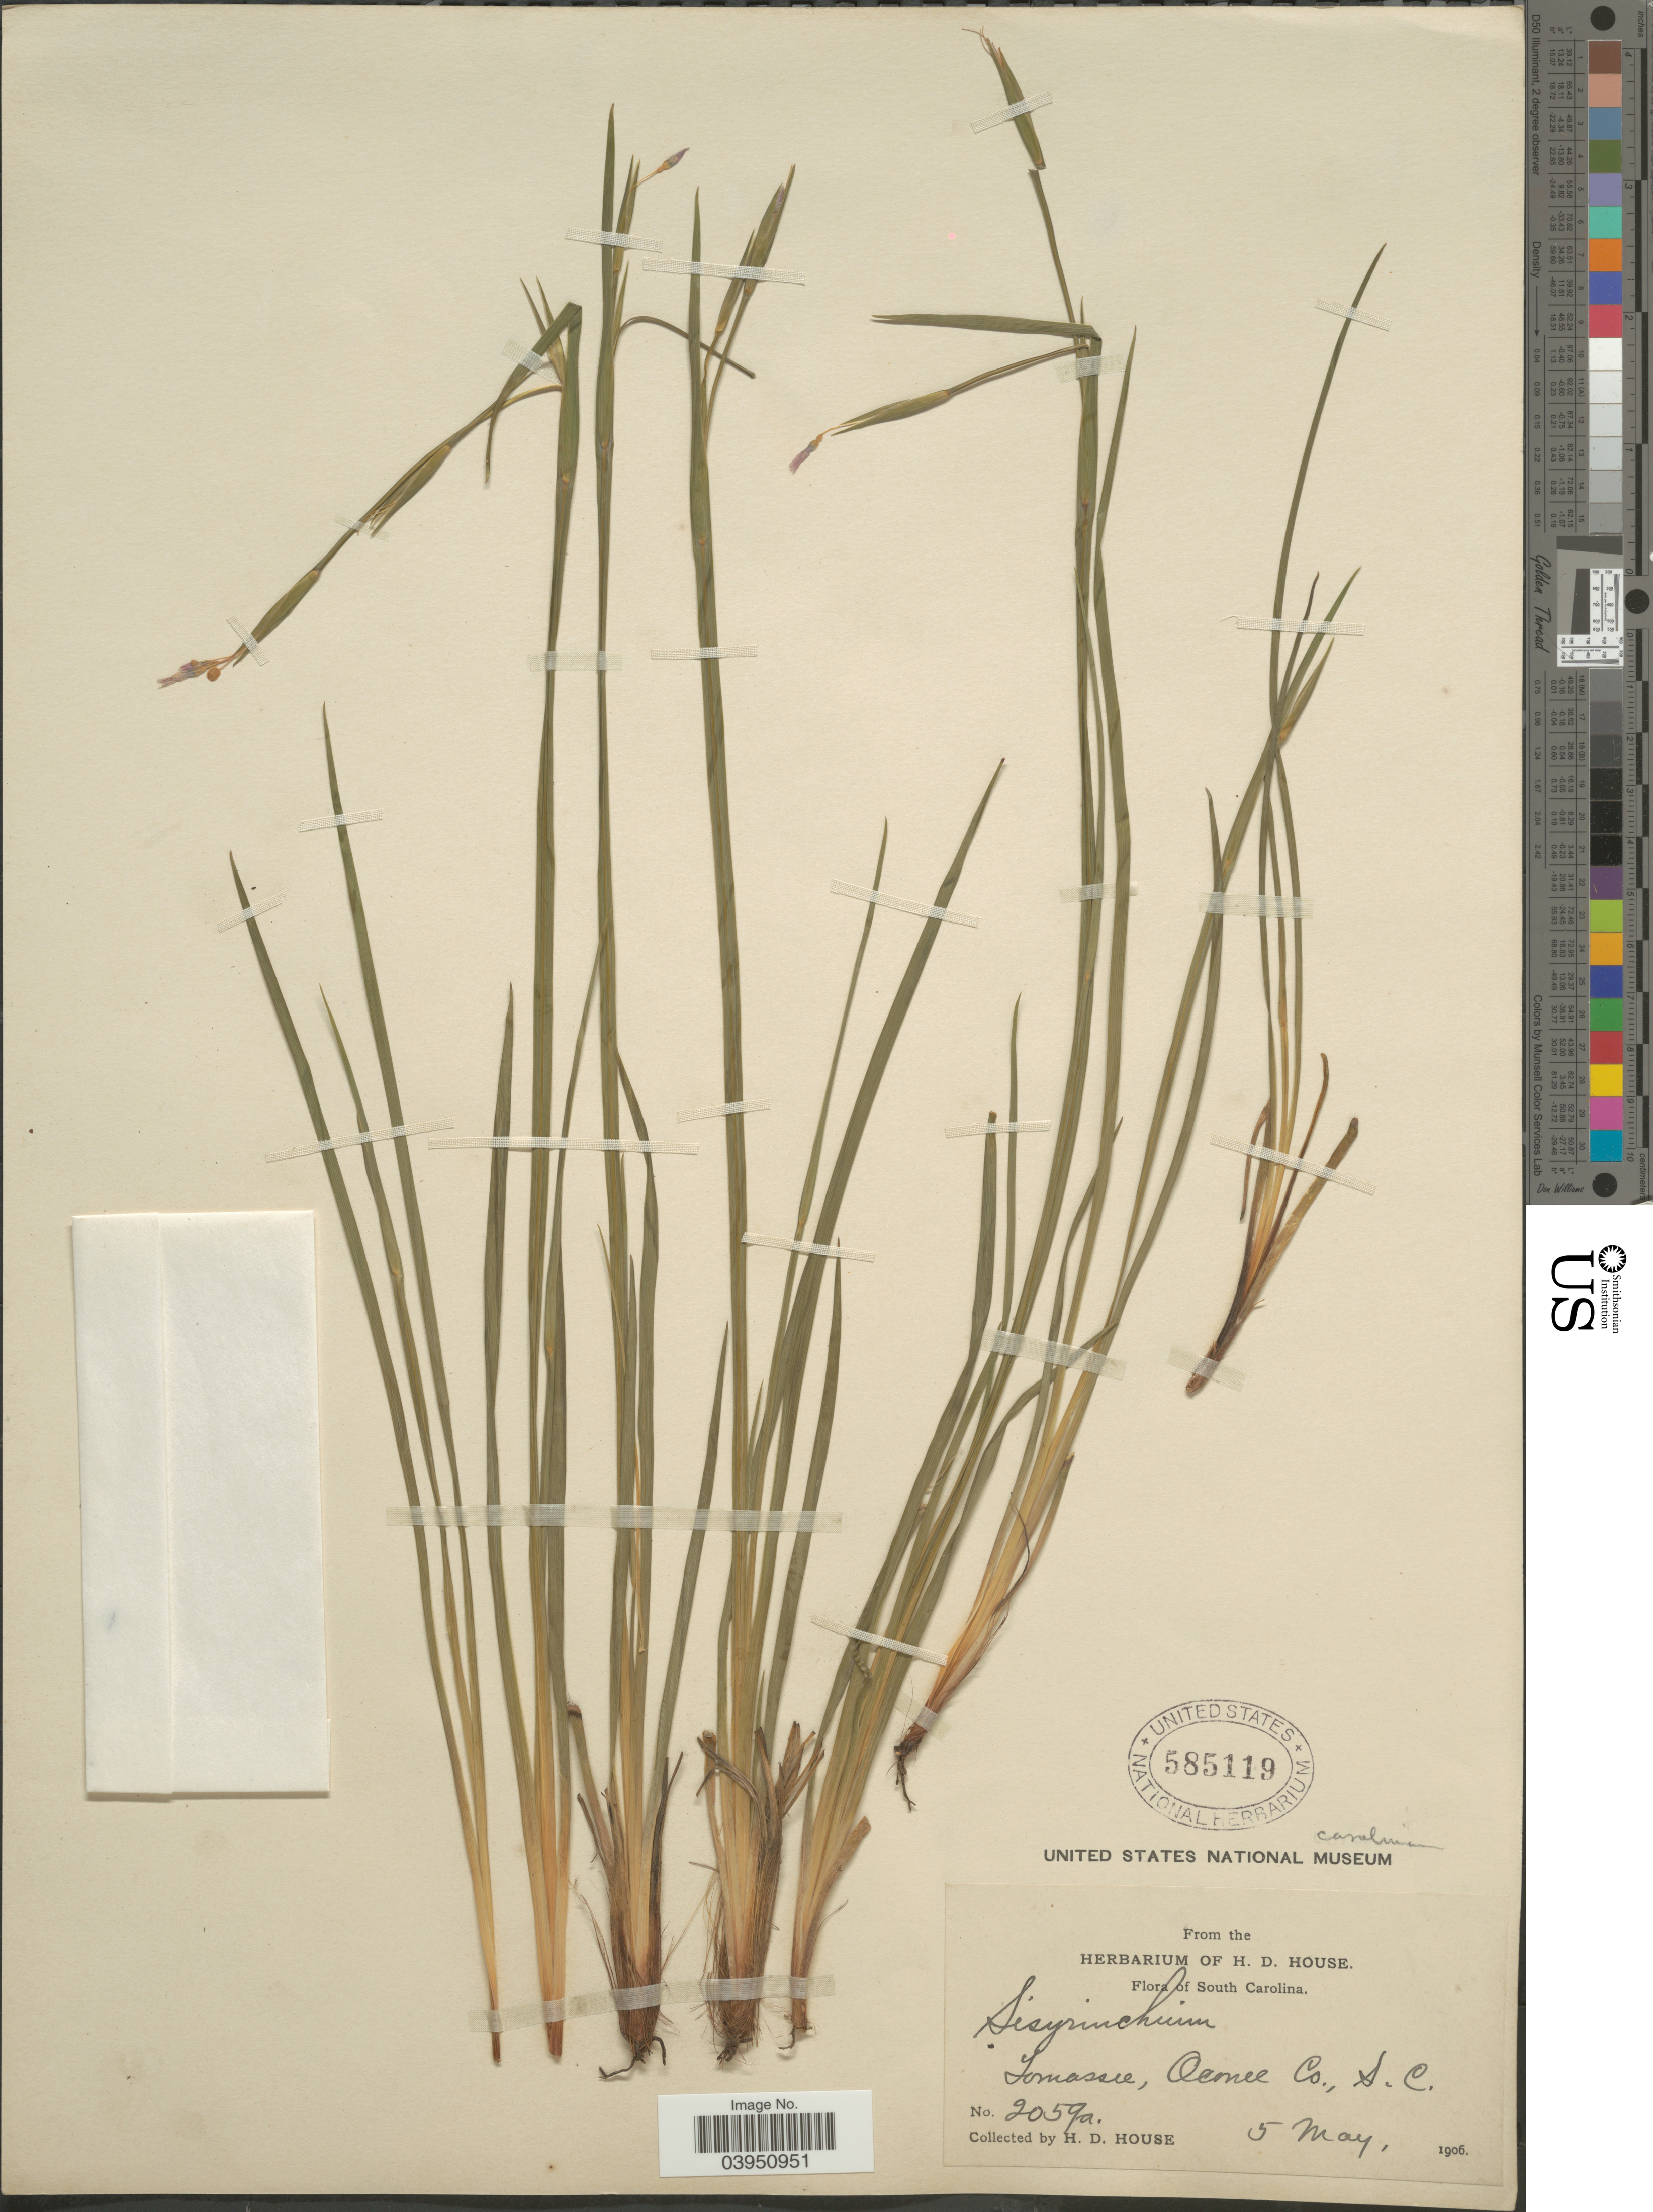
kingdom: Plantae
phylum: Tracheophyta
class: Liliopsida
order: Asparagales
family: Iridaceae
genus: Sisyrinchium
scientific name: Sisyrinchium fibrosum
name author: E.P. Bicknell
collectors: H. D. House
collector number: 2059a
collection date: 1906-05-05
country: United States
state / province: South Carolina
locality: Tomassie8, Oconee Co.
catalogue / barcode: US 585119